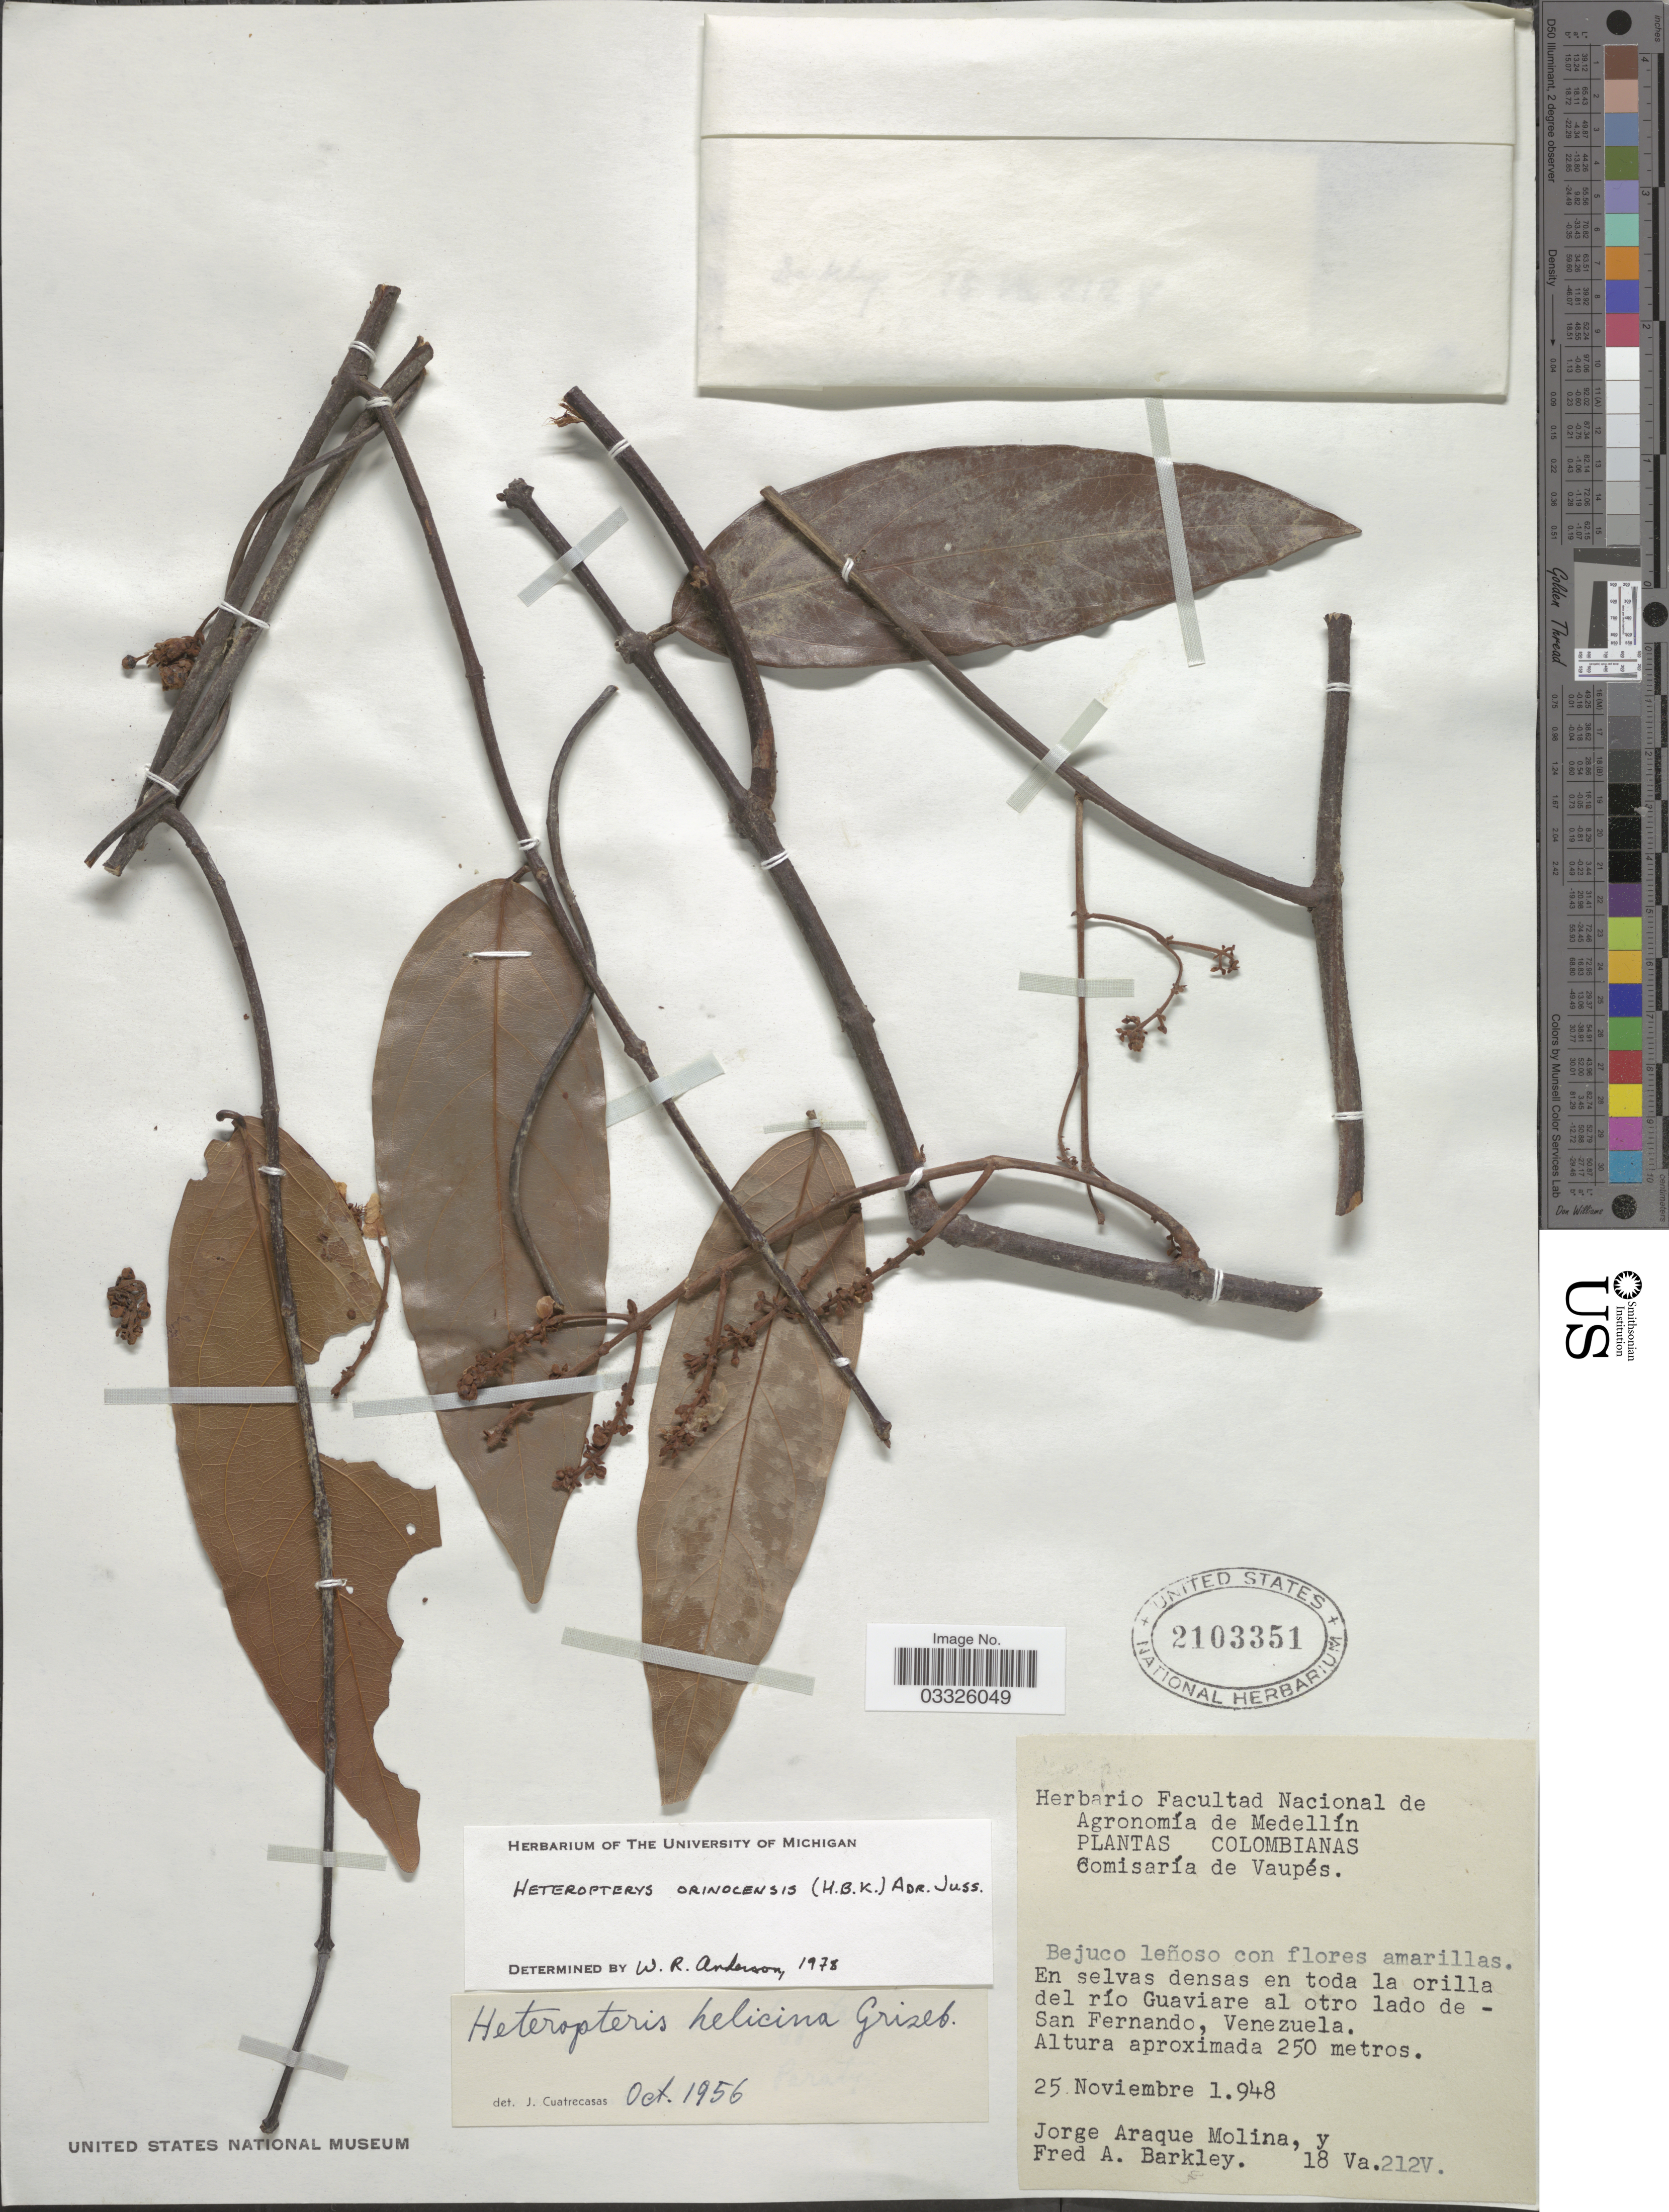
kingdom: Plantae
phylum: Tracheophyta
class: Magnoliopsida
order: Malpighiales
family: Malpighiaceae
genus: Heteropterys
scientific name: Heteropterys orinocensis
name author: (Kunth) A. Juss.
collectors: J. A. Molina & F. A. Barkley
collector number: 18 Va. 212V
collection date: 1948-11-25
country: Colombia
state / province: Vaupés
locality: Comisaría de Vaupés. En selvas densas en toda la orilla del río Guaviare al otro lado de - San Fernando, Venezuela.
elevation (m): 250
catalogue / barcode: US 2103351